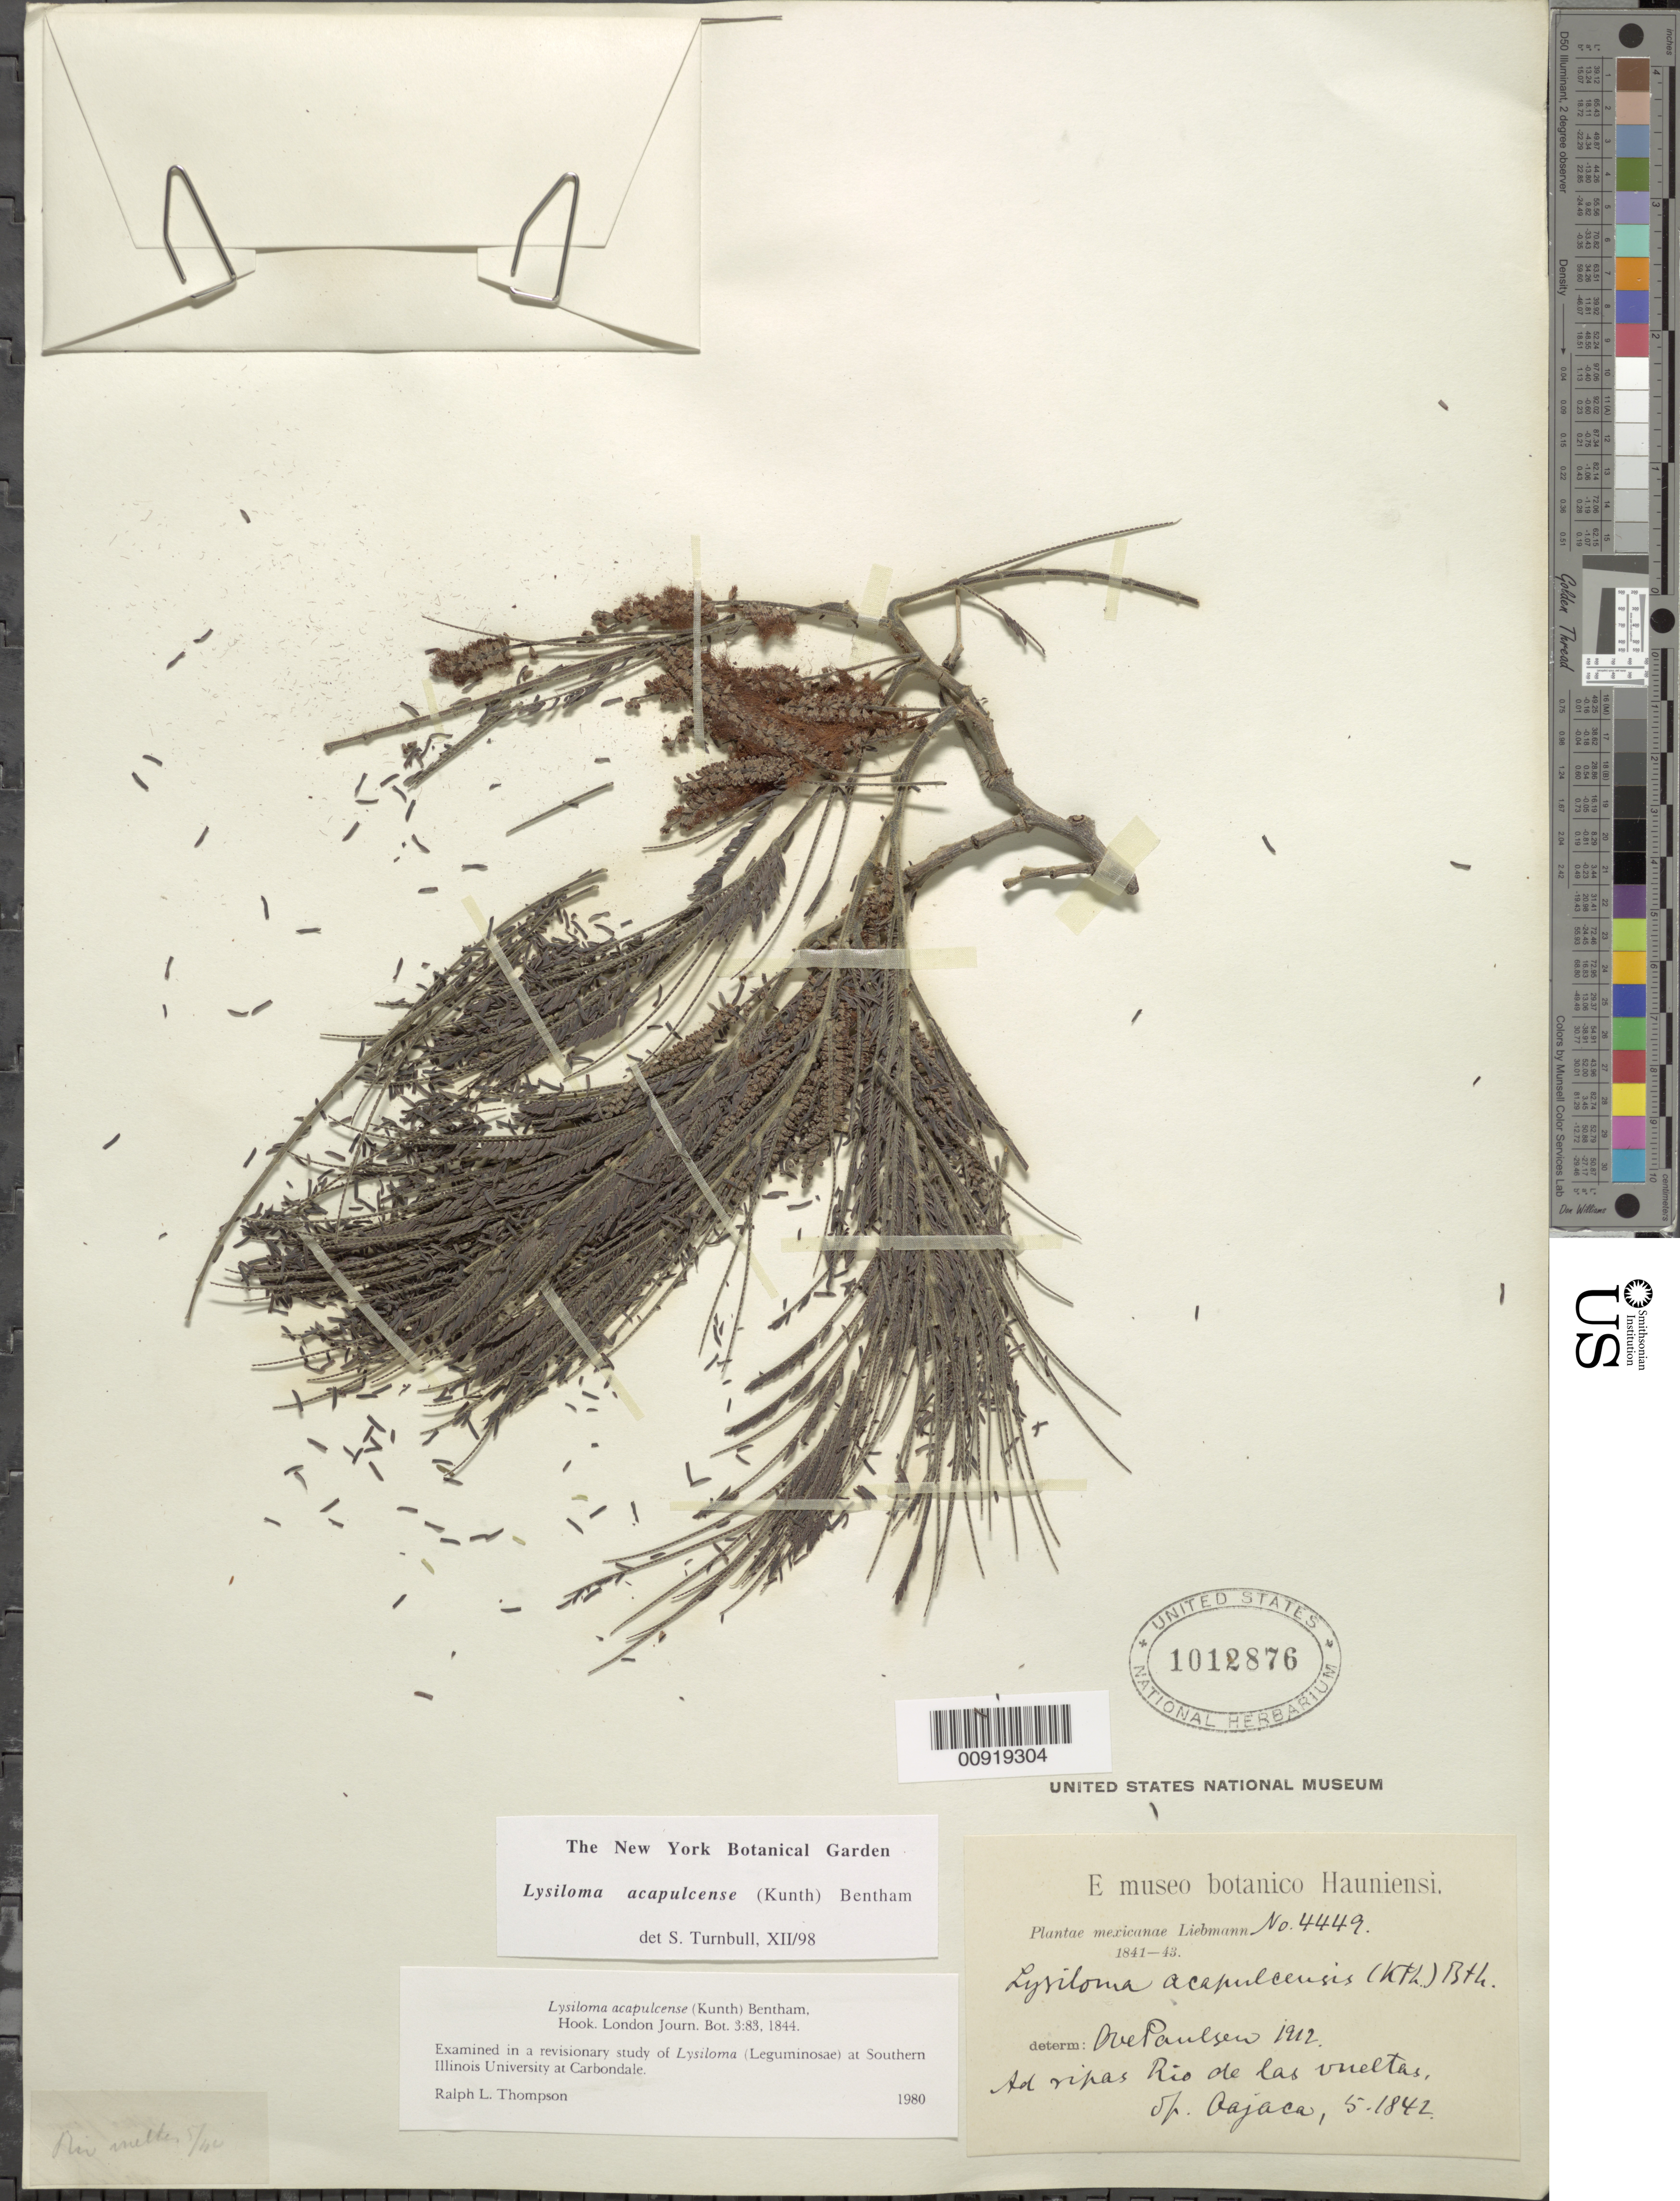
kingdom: Plantae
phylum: Tracheophyta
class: Magnoliopsida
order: Fabales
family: Fabaceae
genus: Lysiloma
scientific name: Lysiloma acapulcense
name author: (Kunth) Benth.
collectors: F. M. Liebmann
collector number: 4449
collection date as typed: May 1842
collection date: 1842-05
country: Mexico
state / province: Oaxaca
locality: Ad ripas Río de las Vueltas Dp. Oajaca.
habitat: Ad ripas.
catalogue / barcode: US 1012876